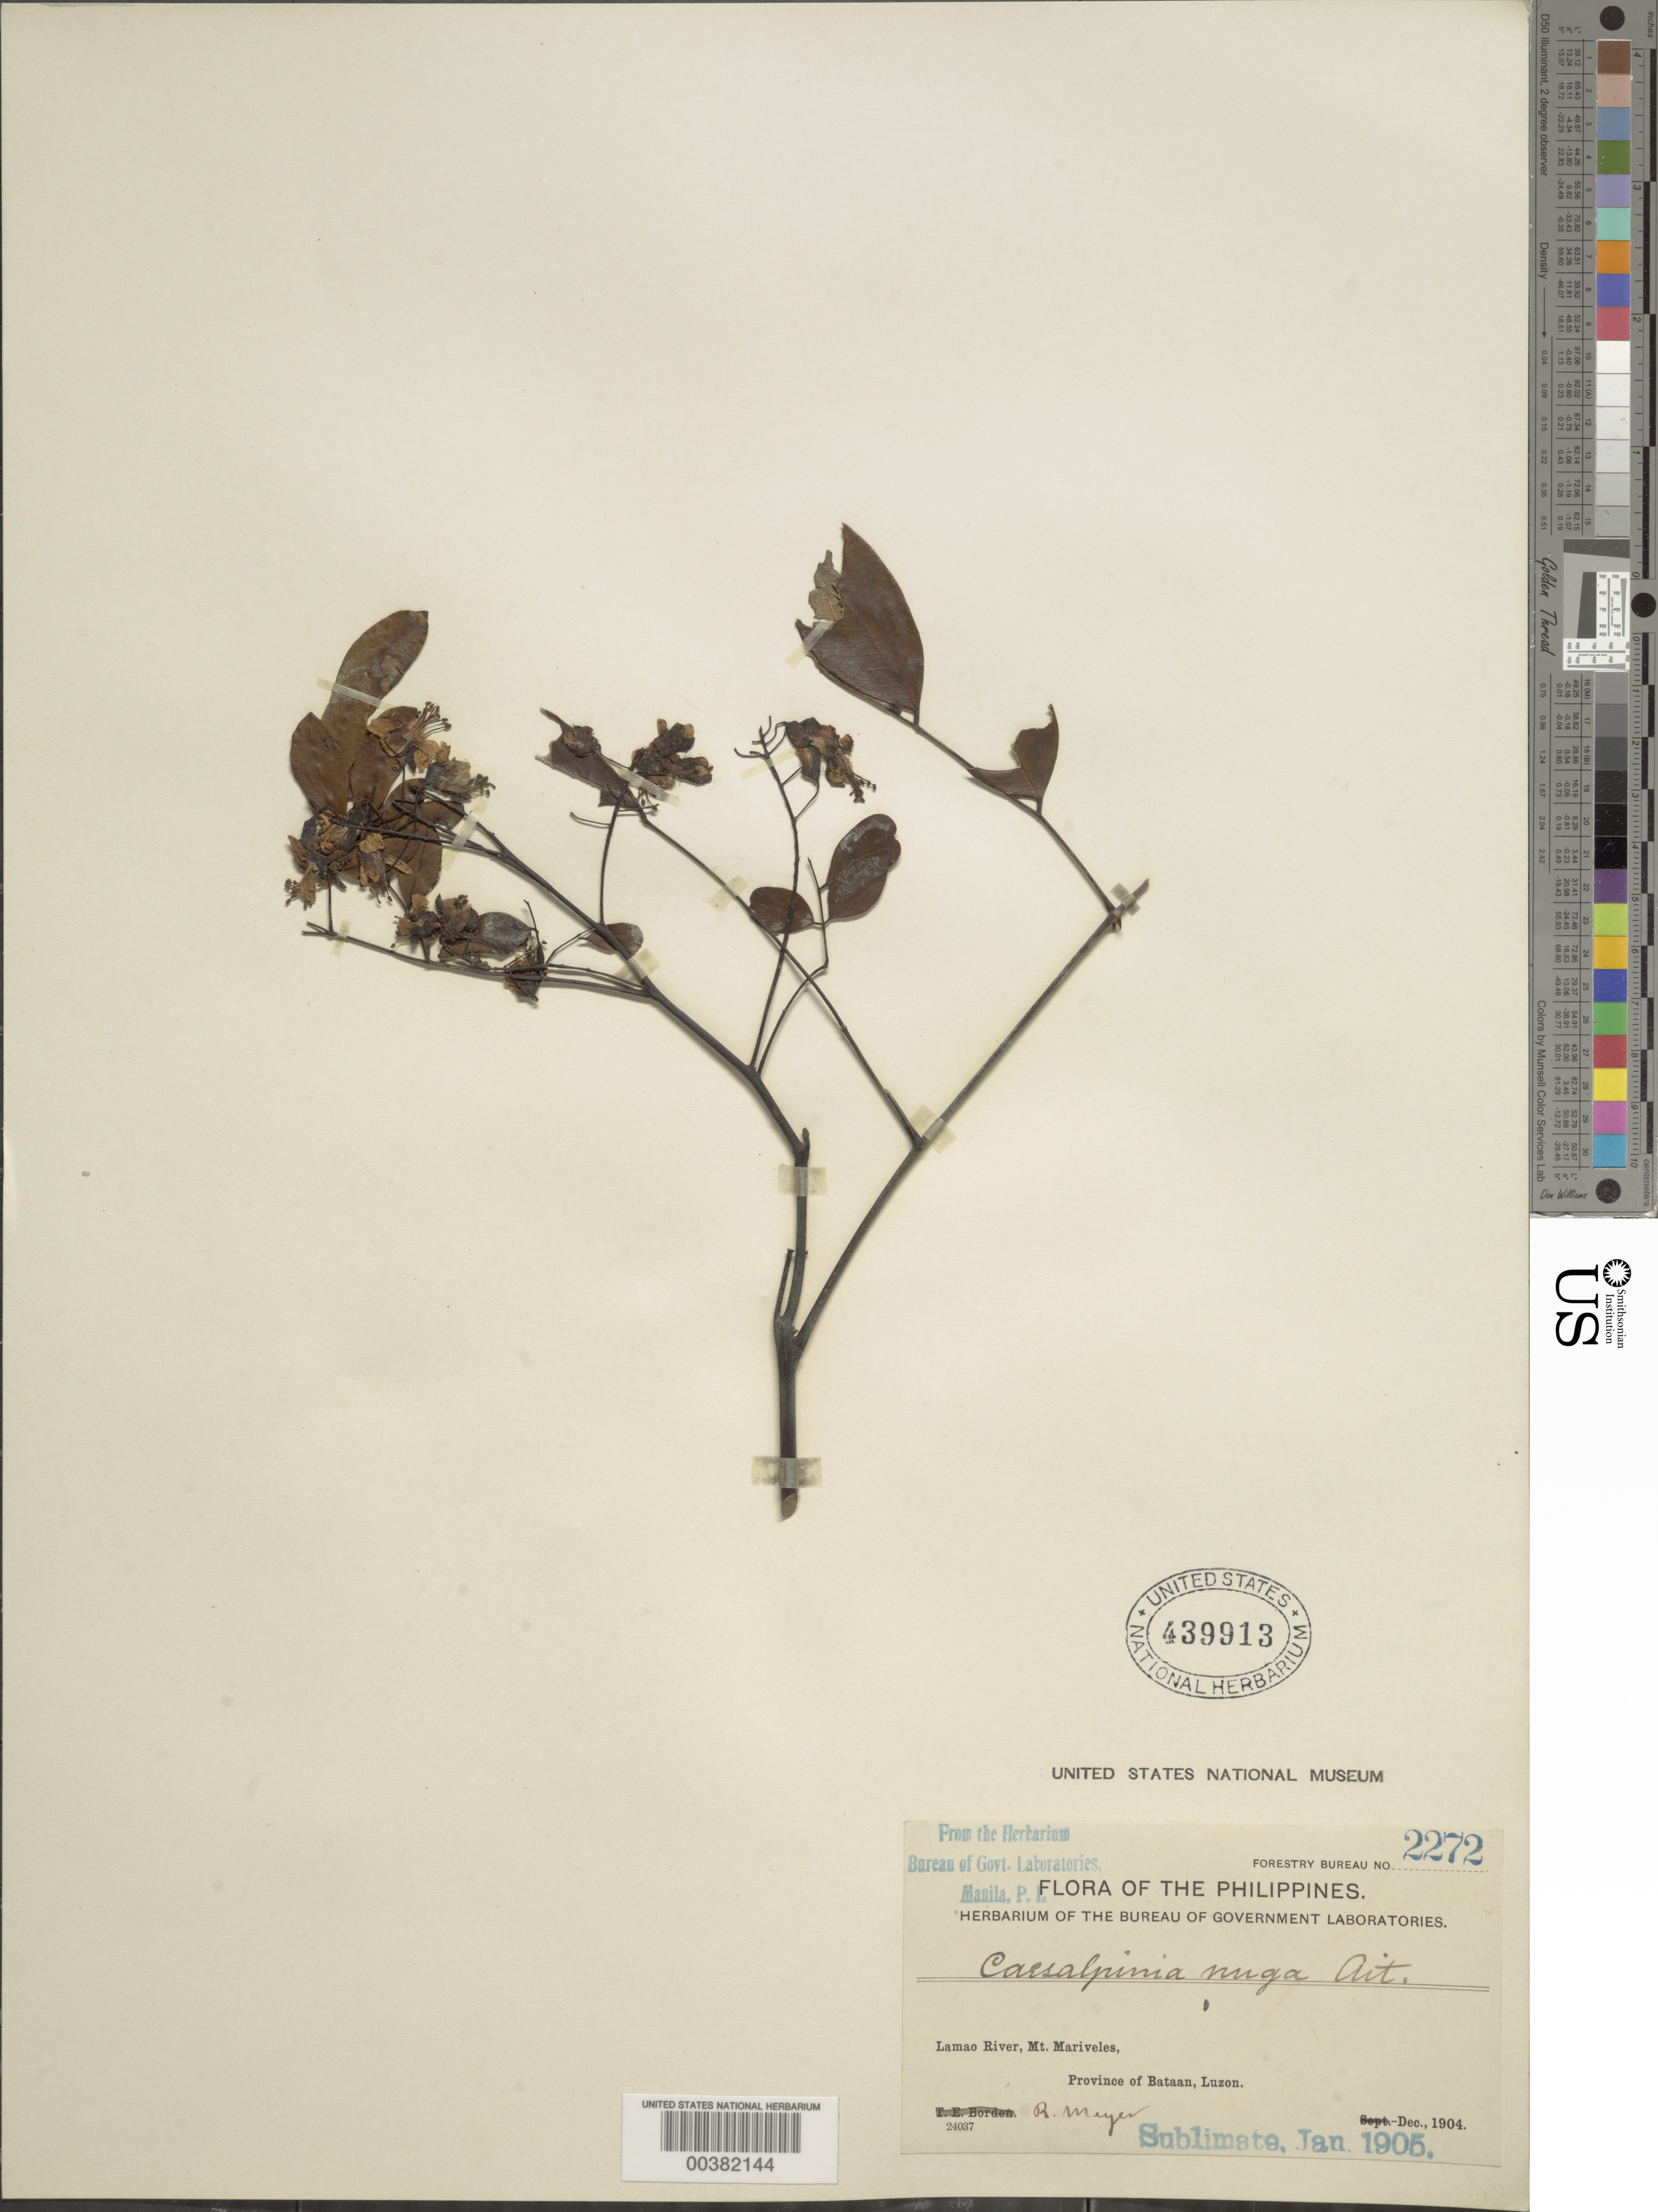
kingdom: Plantae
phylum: Tracheophyta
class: Magnoliopsida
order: Fabales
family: Fabaceae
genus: Ticanto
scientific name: Ticanto crista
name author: (L.) R. Clark & Gagnon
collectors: R. Meyer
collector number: Forestry Bureau No. 2272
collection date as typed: Dec 1904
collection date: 1904-12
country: Philippines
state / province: Central Luzon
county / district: Bataan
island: Luzon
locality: Lamao River, Mt. Mariveles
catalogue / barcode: US 439913